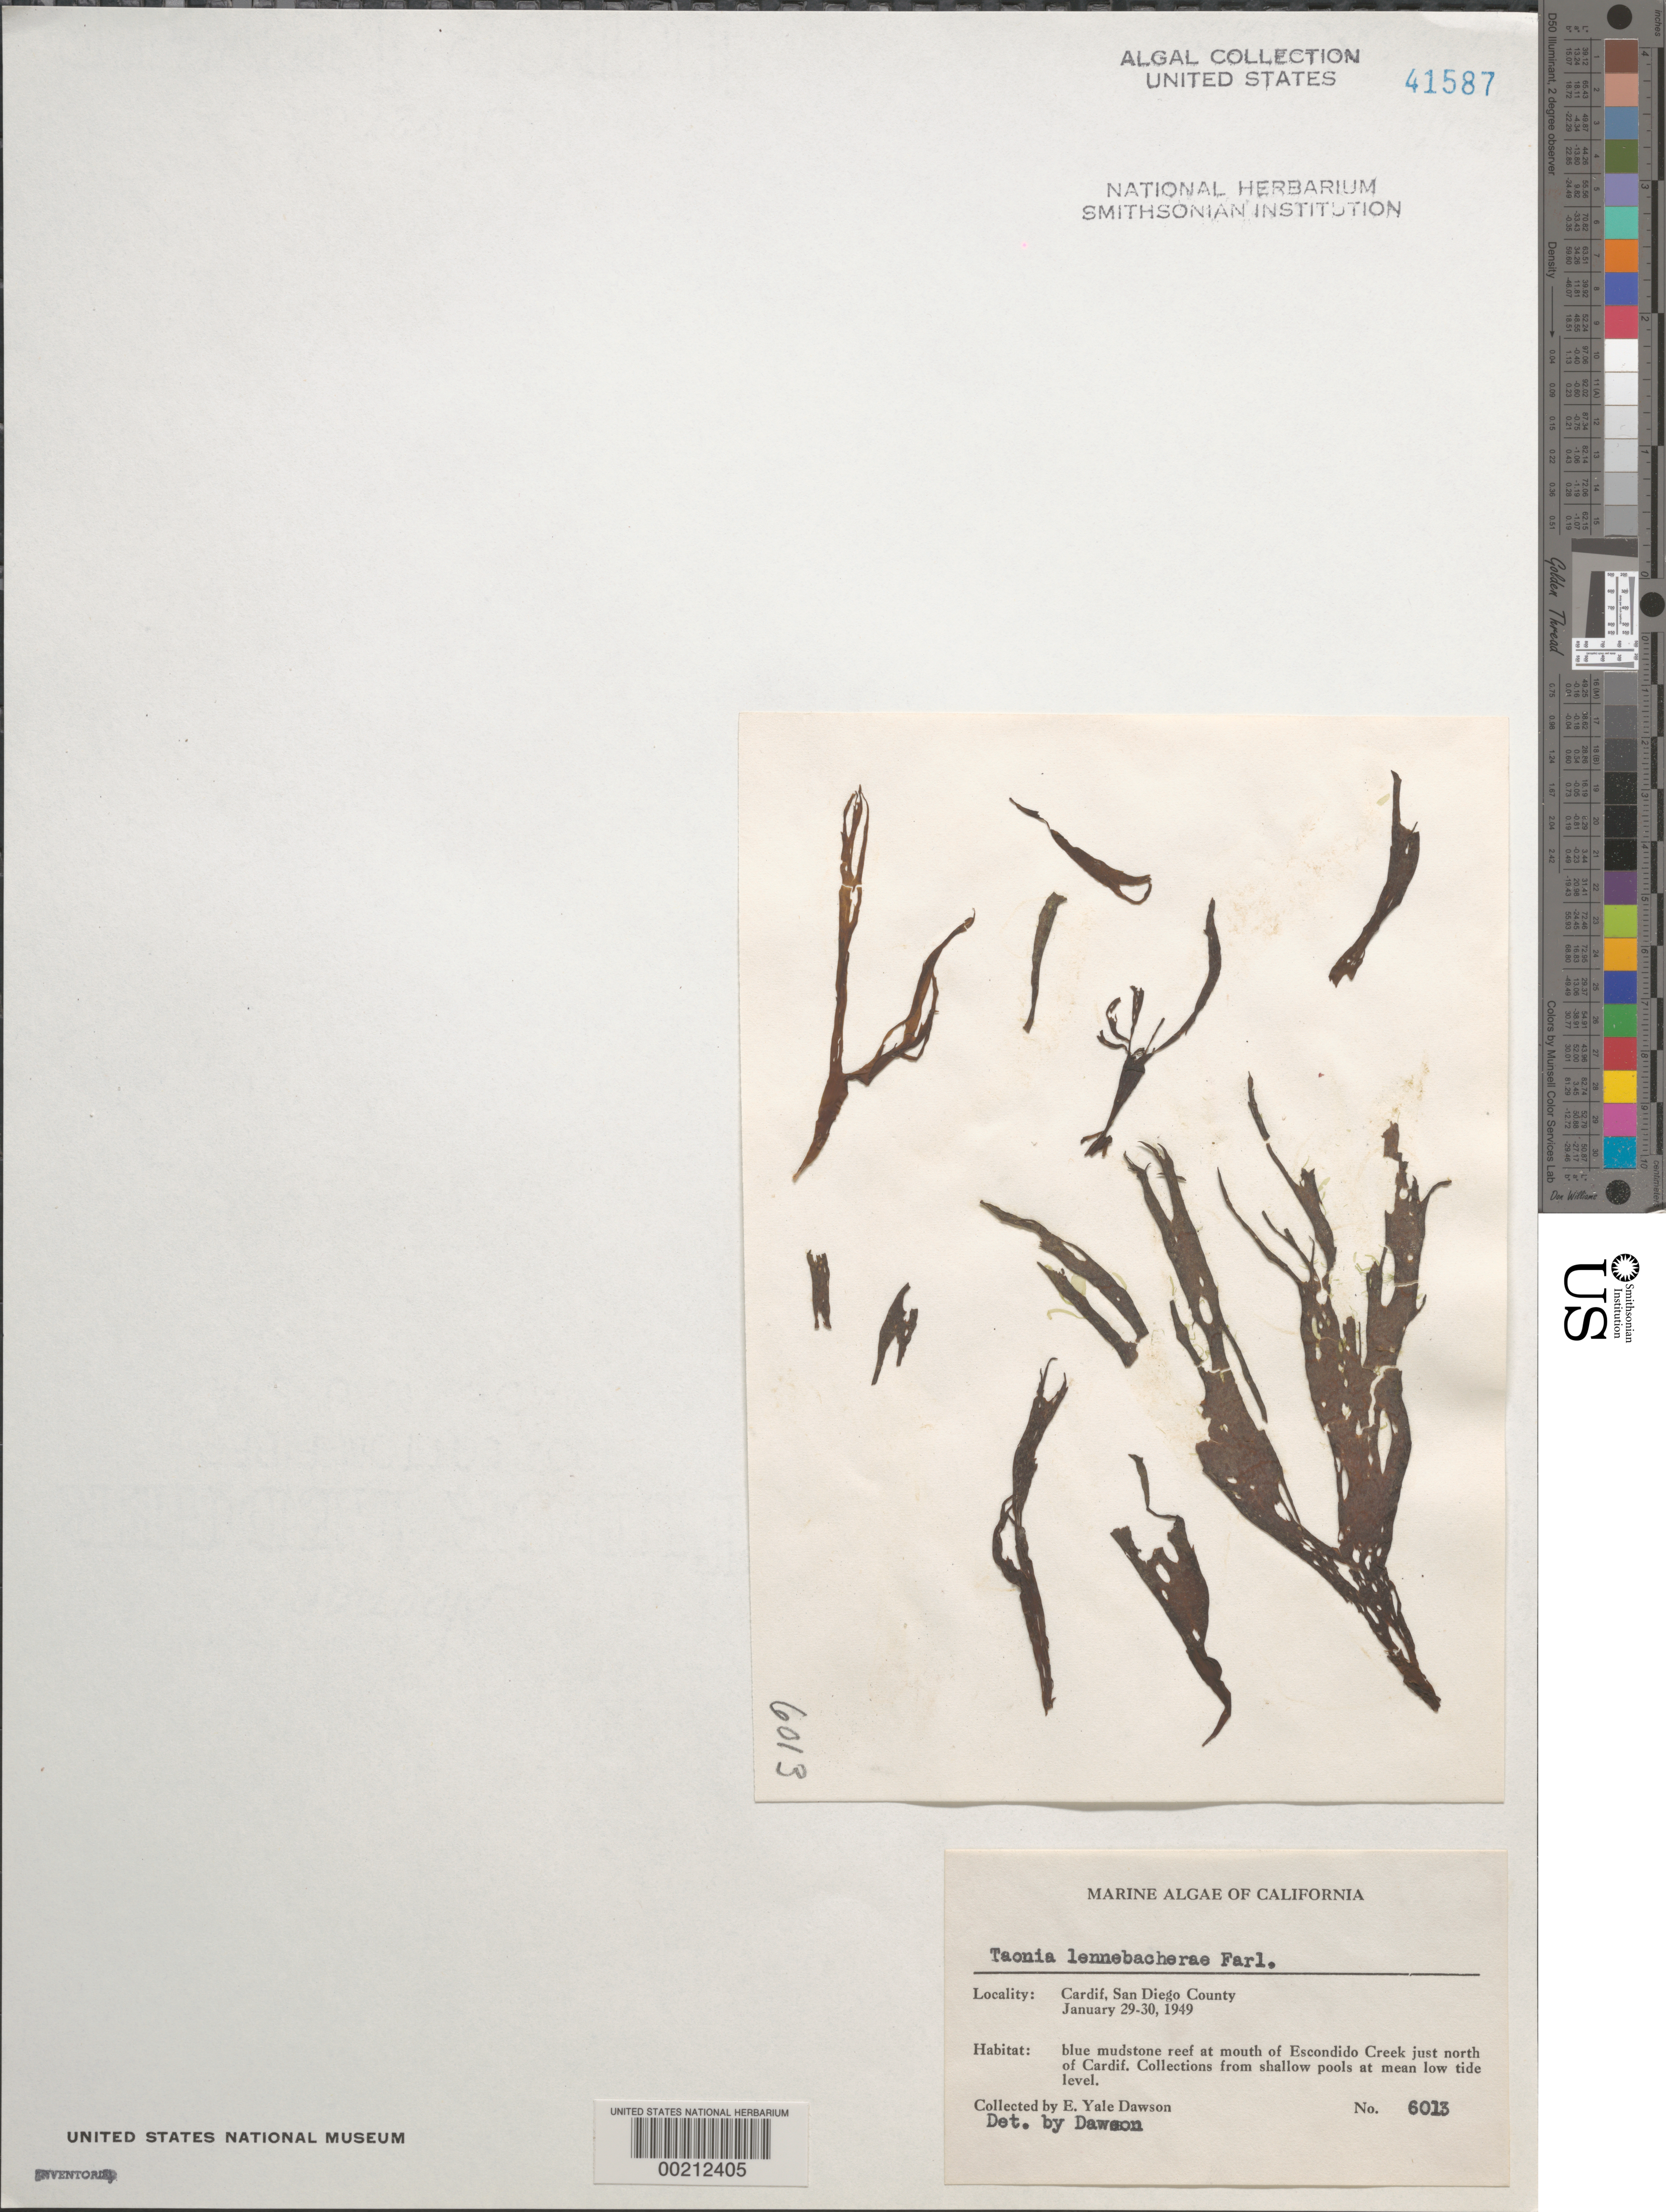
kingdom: Chromista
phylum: Ochrophyta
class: Phaeophyceae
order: Dictyotales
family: Dictyotaceae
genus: Taonia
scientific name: Taonia lennebackerae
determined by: Dawson, E. Y.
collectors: E. Y. Dawson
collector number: EYD 6013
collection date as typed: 29 Jan 1949 TO 30 Jan 1949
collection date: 1949-01-29/1949-01-30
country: United States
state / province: California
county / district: San Diego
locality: Escondido Creek mouth just north of Cardiff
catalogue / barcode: US 41587